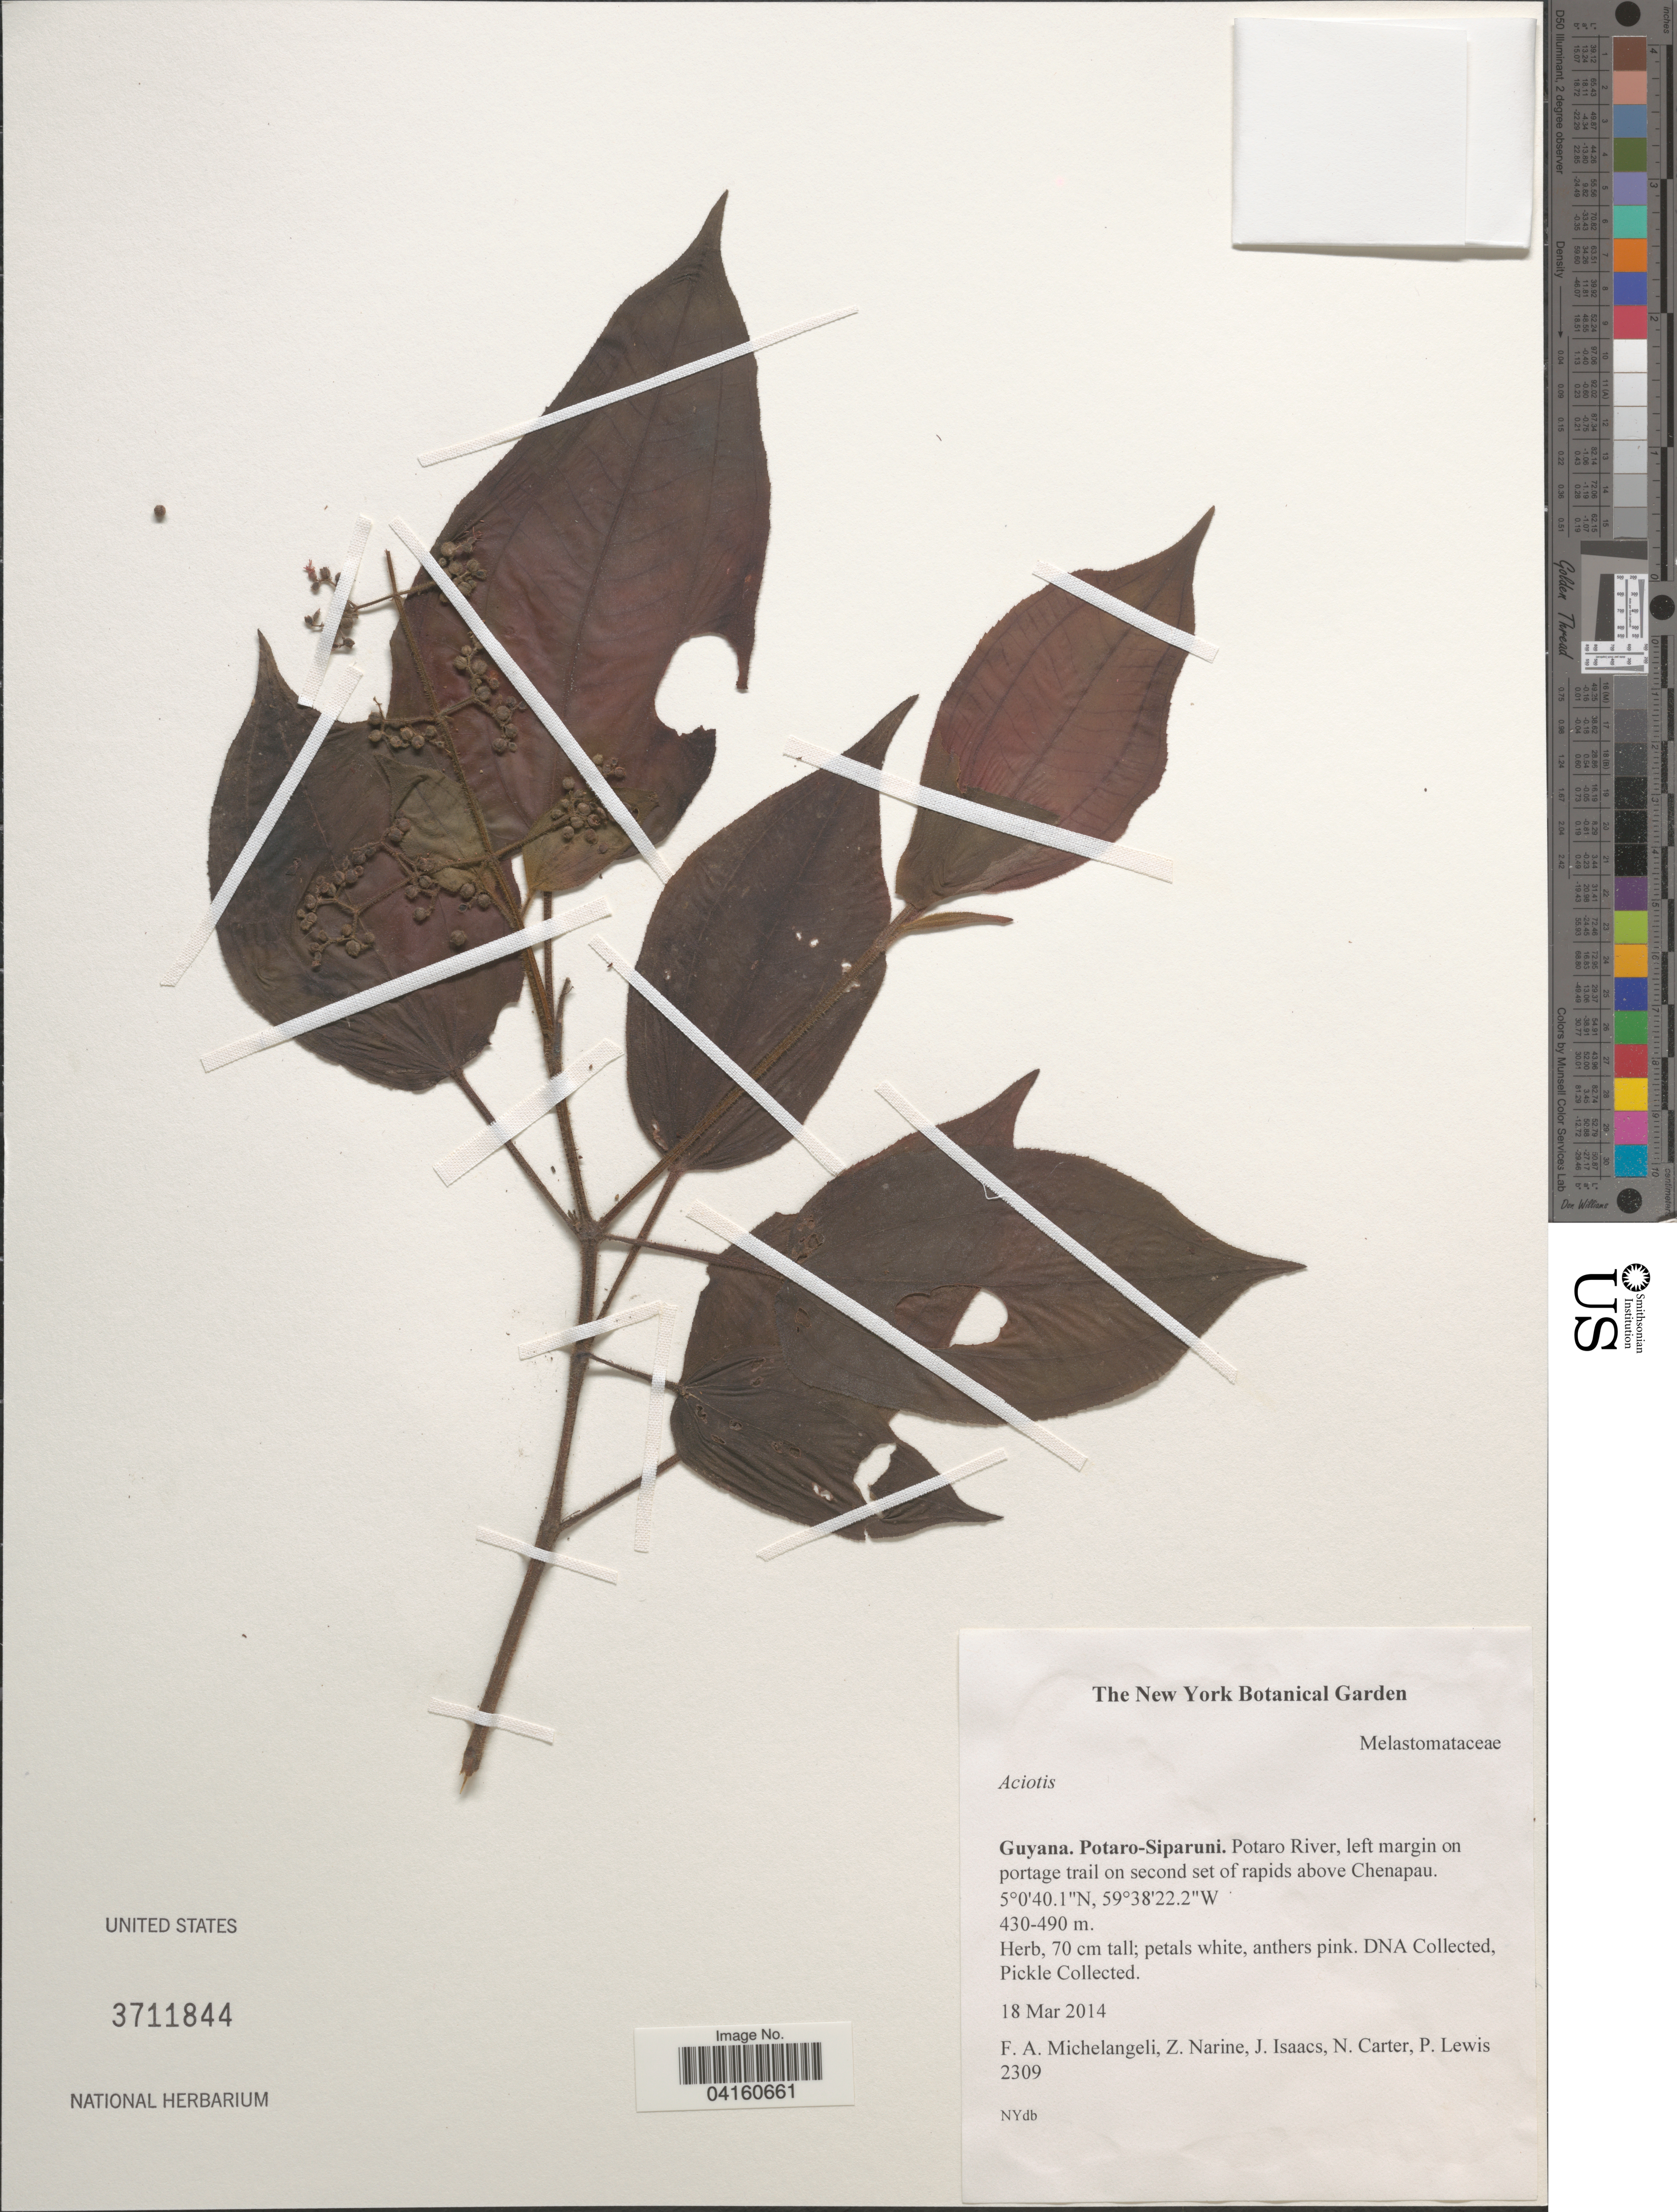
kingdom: Plantae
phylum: Tracheophyta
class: Magnoliopsida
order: Myrtales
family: Melastomataceae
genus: Aciotis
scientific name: Aciotis indecora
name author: (Bonpl.) Triana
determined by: Nunes da Silva, Diego, (RB), Jardim Botanico do Rio de Janeiro - Herbario (BRAZIL)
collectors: F. A. Michelangeli, Z. Narine, J. Isaacs, N. Carter & P. Lewis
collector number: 2309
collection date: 2014-03-18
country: Guyana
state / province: Potaro-Siparuni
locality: Potaro River, left margin on portage trail on second set of rapids above Chenapau.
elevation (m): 430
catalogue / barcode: US 3711844